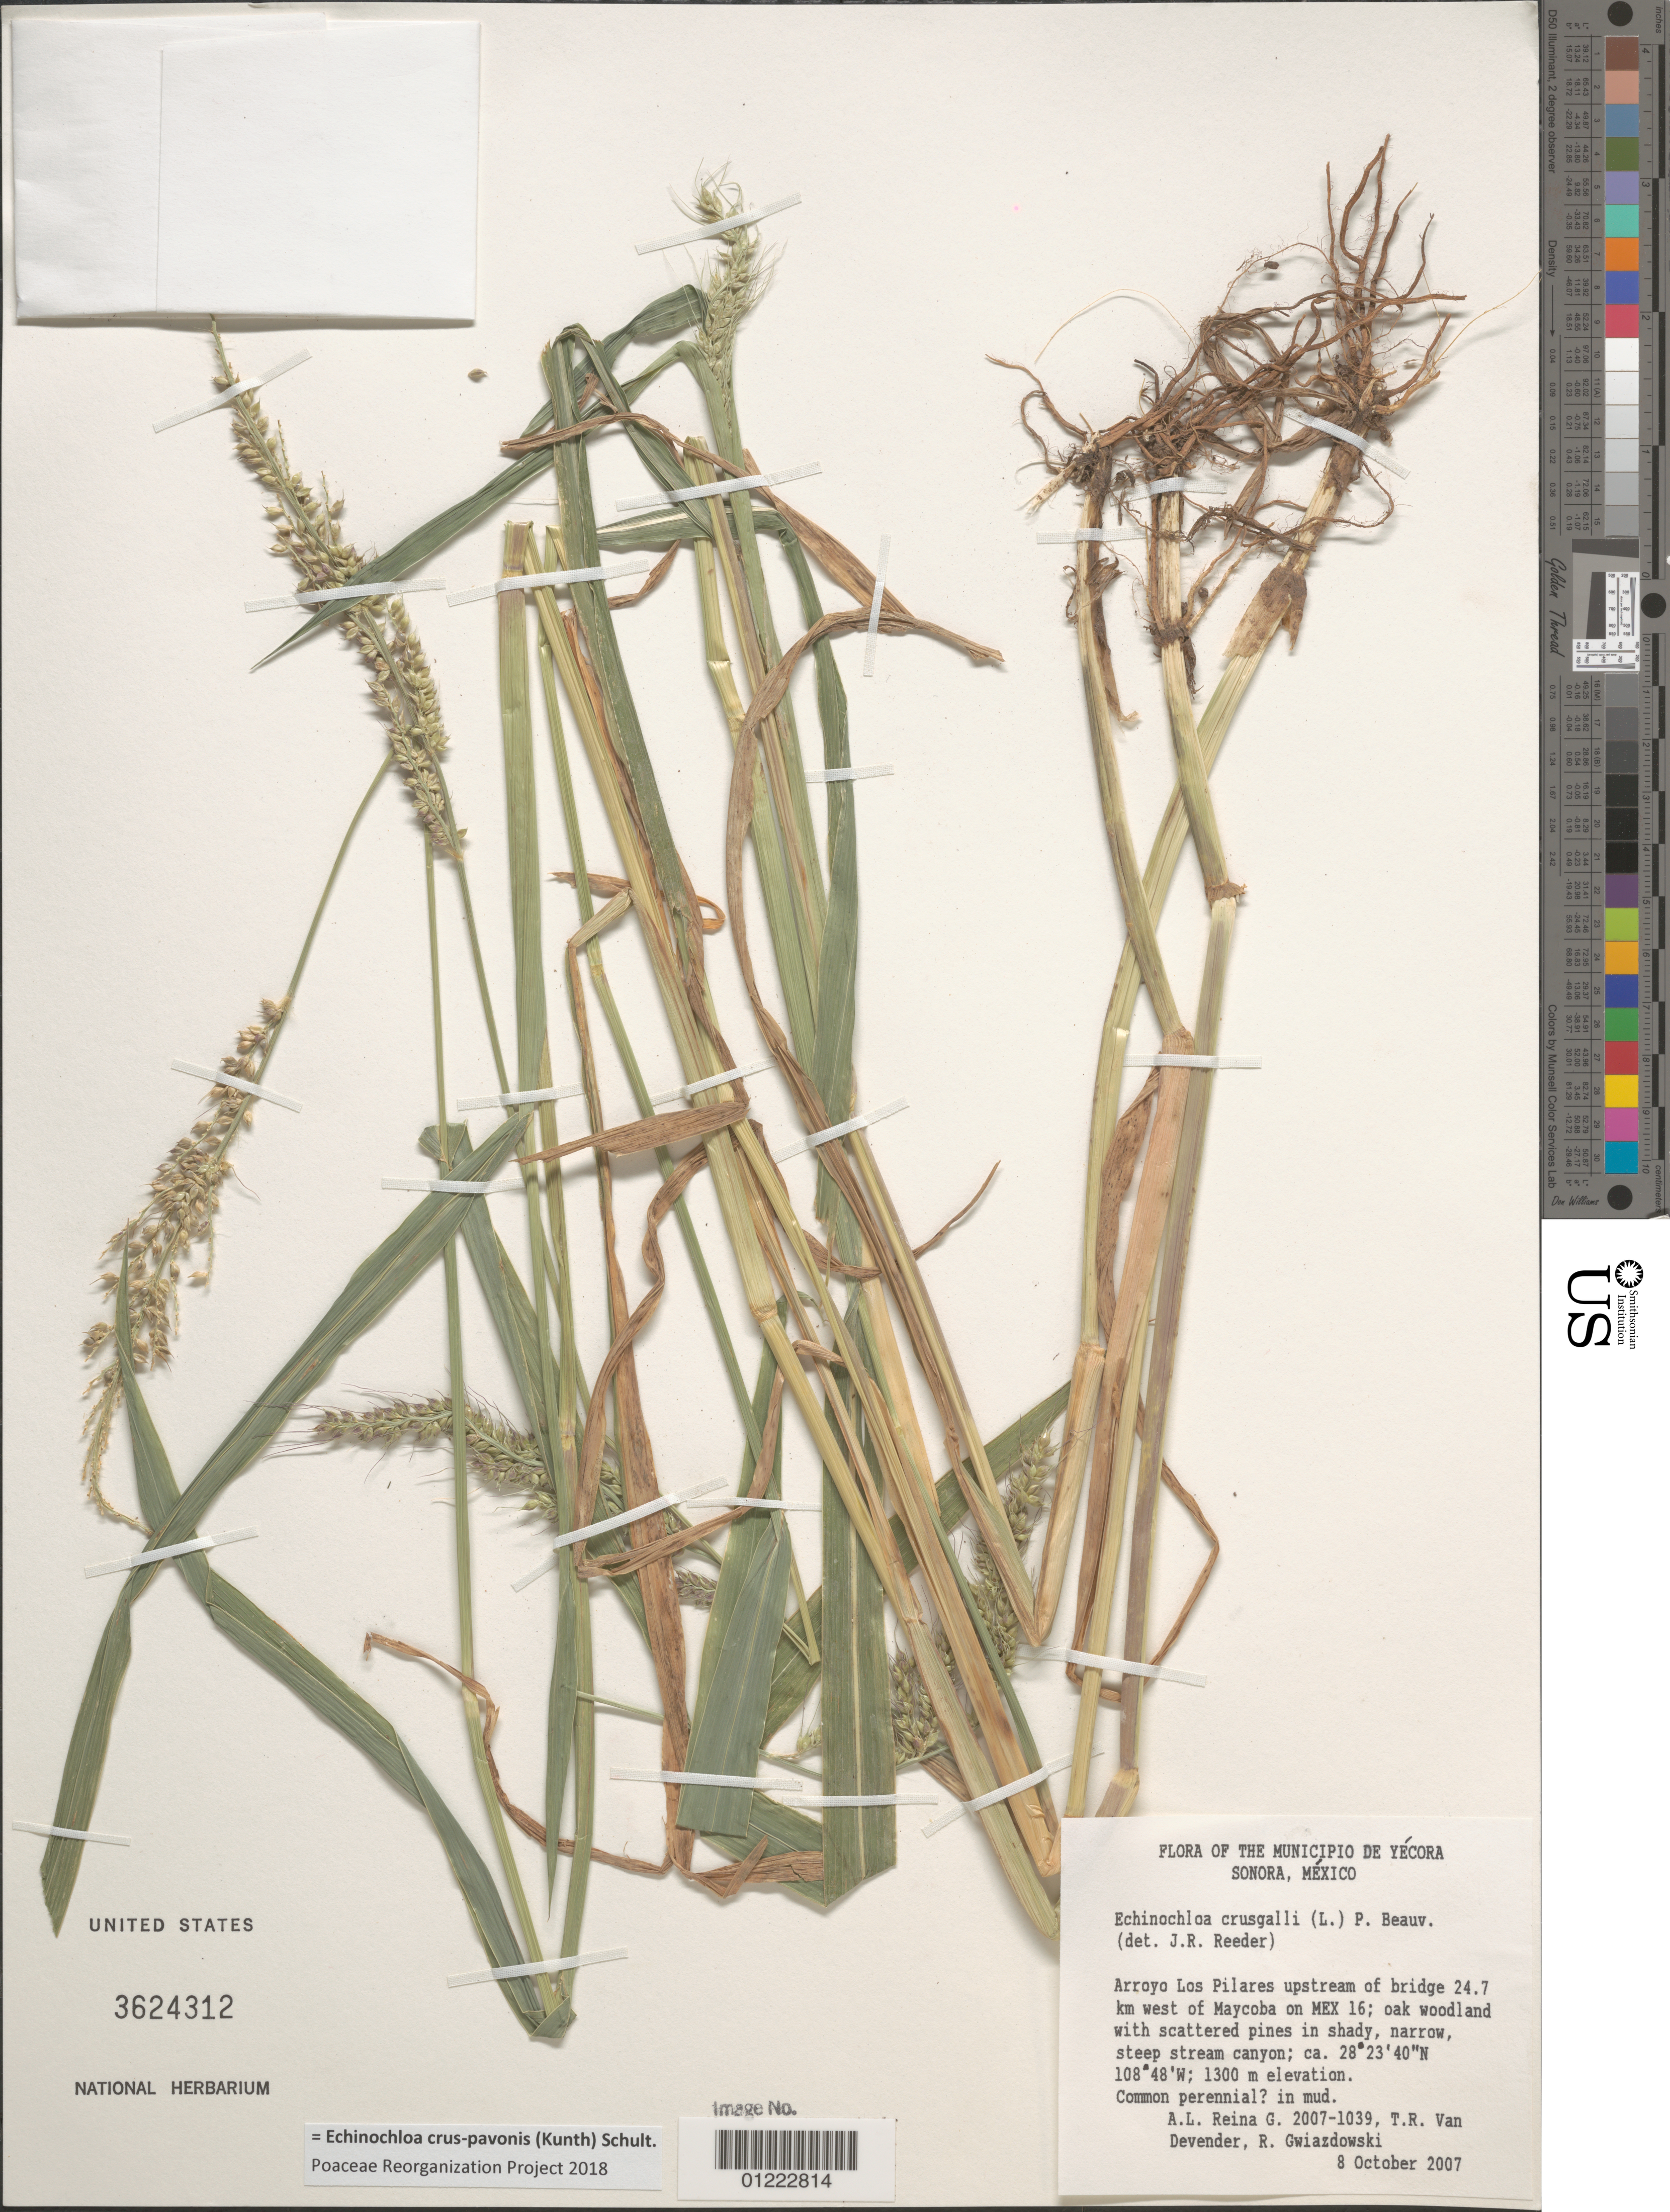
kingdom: Plantae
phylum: Tracheophyta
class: Liliopsida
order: Poales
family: Poaceae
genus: Echinochloa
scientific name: Echinochloa crus-pavonis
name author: (Kunth) Schult.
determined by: Poaceae Reorganization Project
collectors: A. L. Reina G., T. R. Van Devender & R. Gwiazdowski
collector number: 2007-1039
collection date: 2007-10-08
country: Mexico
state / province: Sonora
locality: Yecora, Arroyo Los Pilares upstream of bridge 24.7 km west of Maycoba on MEX 16;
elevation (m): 1300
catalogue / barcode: US 3624312